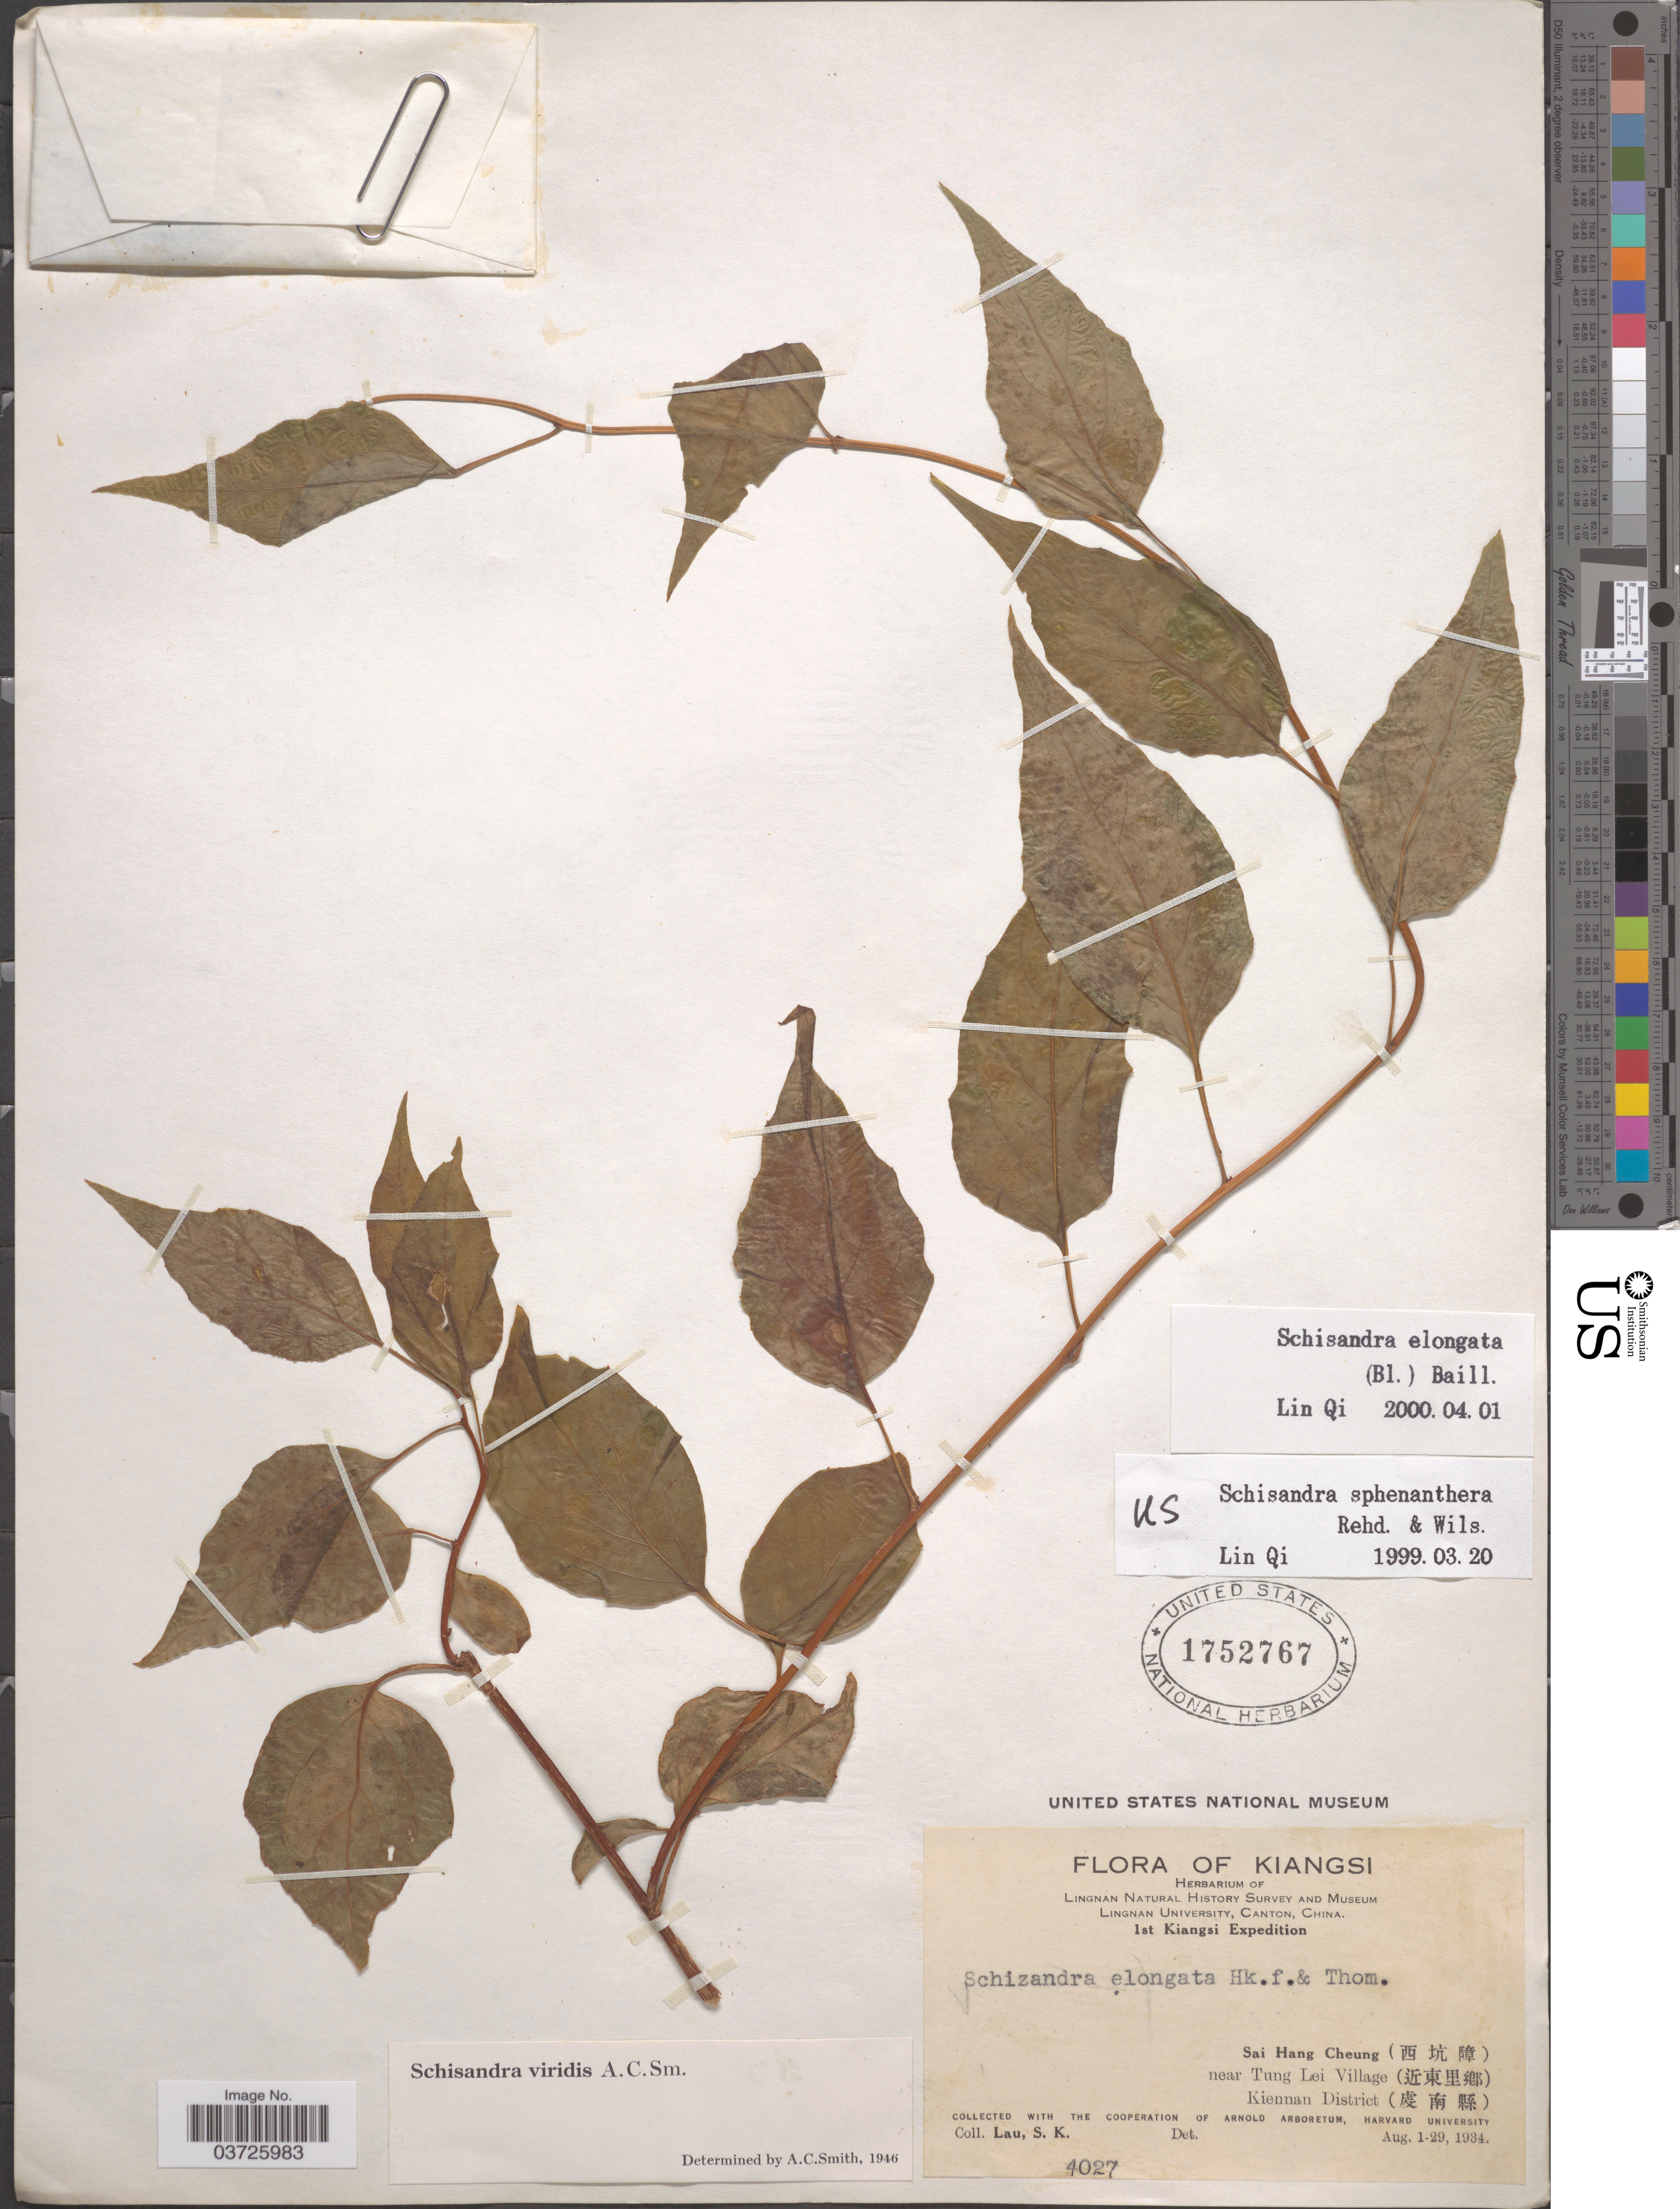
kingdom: Plantae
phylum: Tracheophyta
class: Magnoliopsida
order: Austrobaileyales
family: Schisandraceae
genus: Schisandra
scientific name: Schisandra elongata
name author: (Blume) Baill.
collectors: S. K. Lau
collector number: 4027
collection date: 1934-08-01/1934-08-29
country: China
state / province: Jiangxi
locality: Kiangsi. Sai Hang Cheung (X) near Tung Lei Village (X) Kiennan District (X).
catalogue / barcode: US 1752767